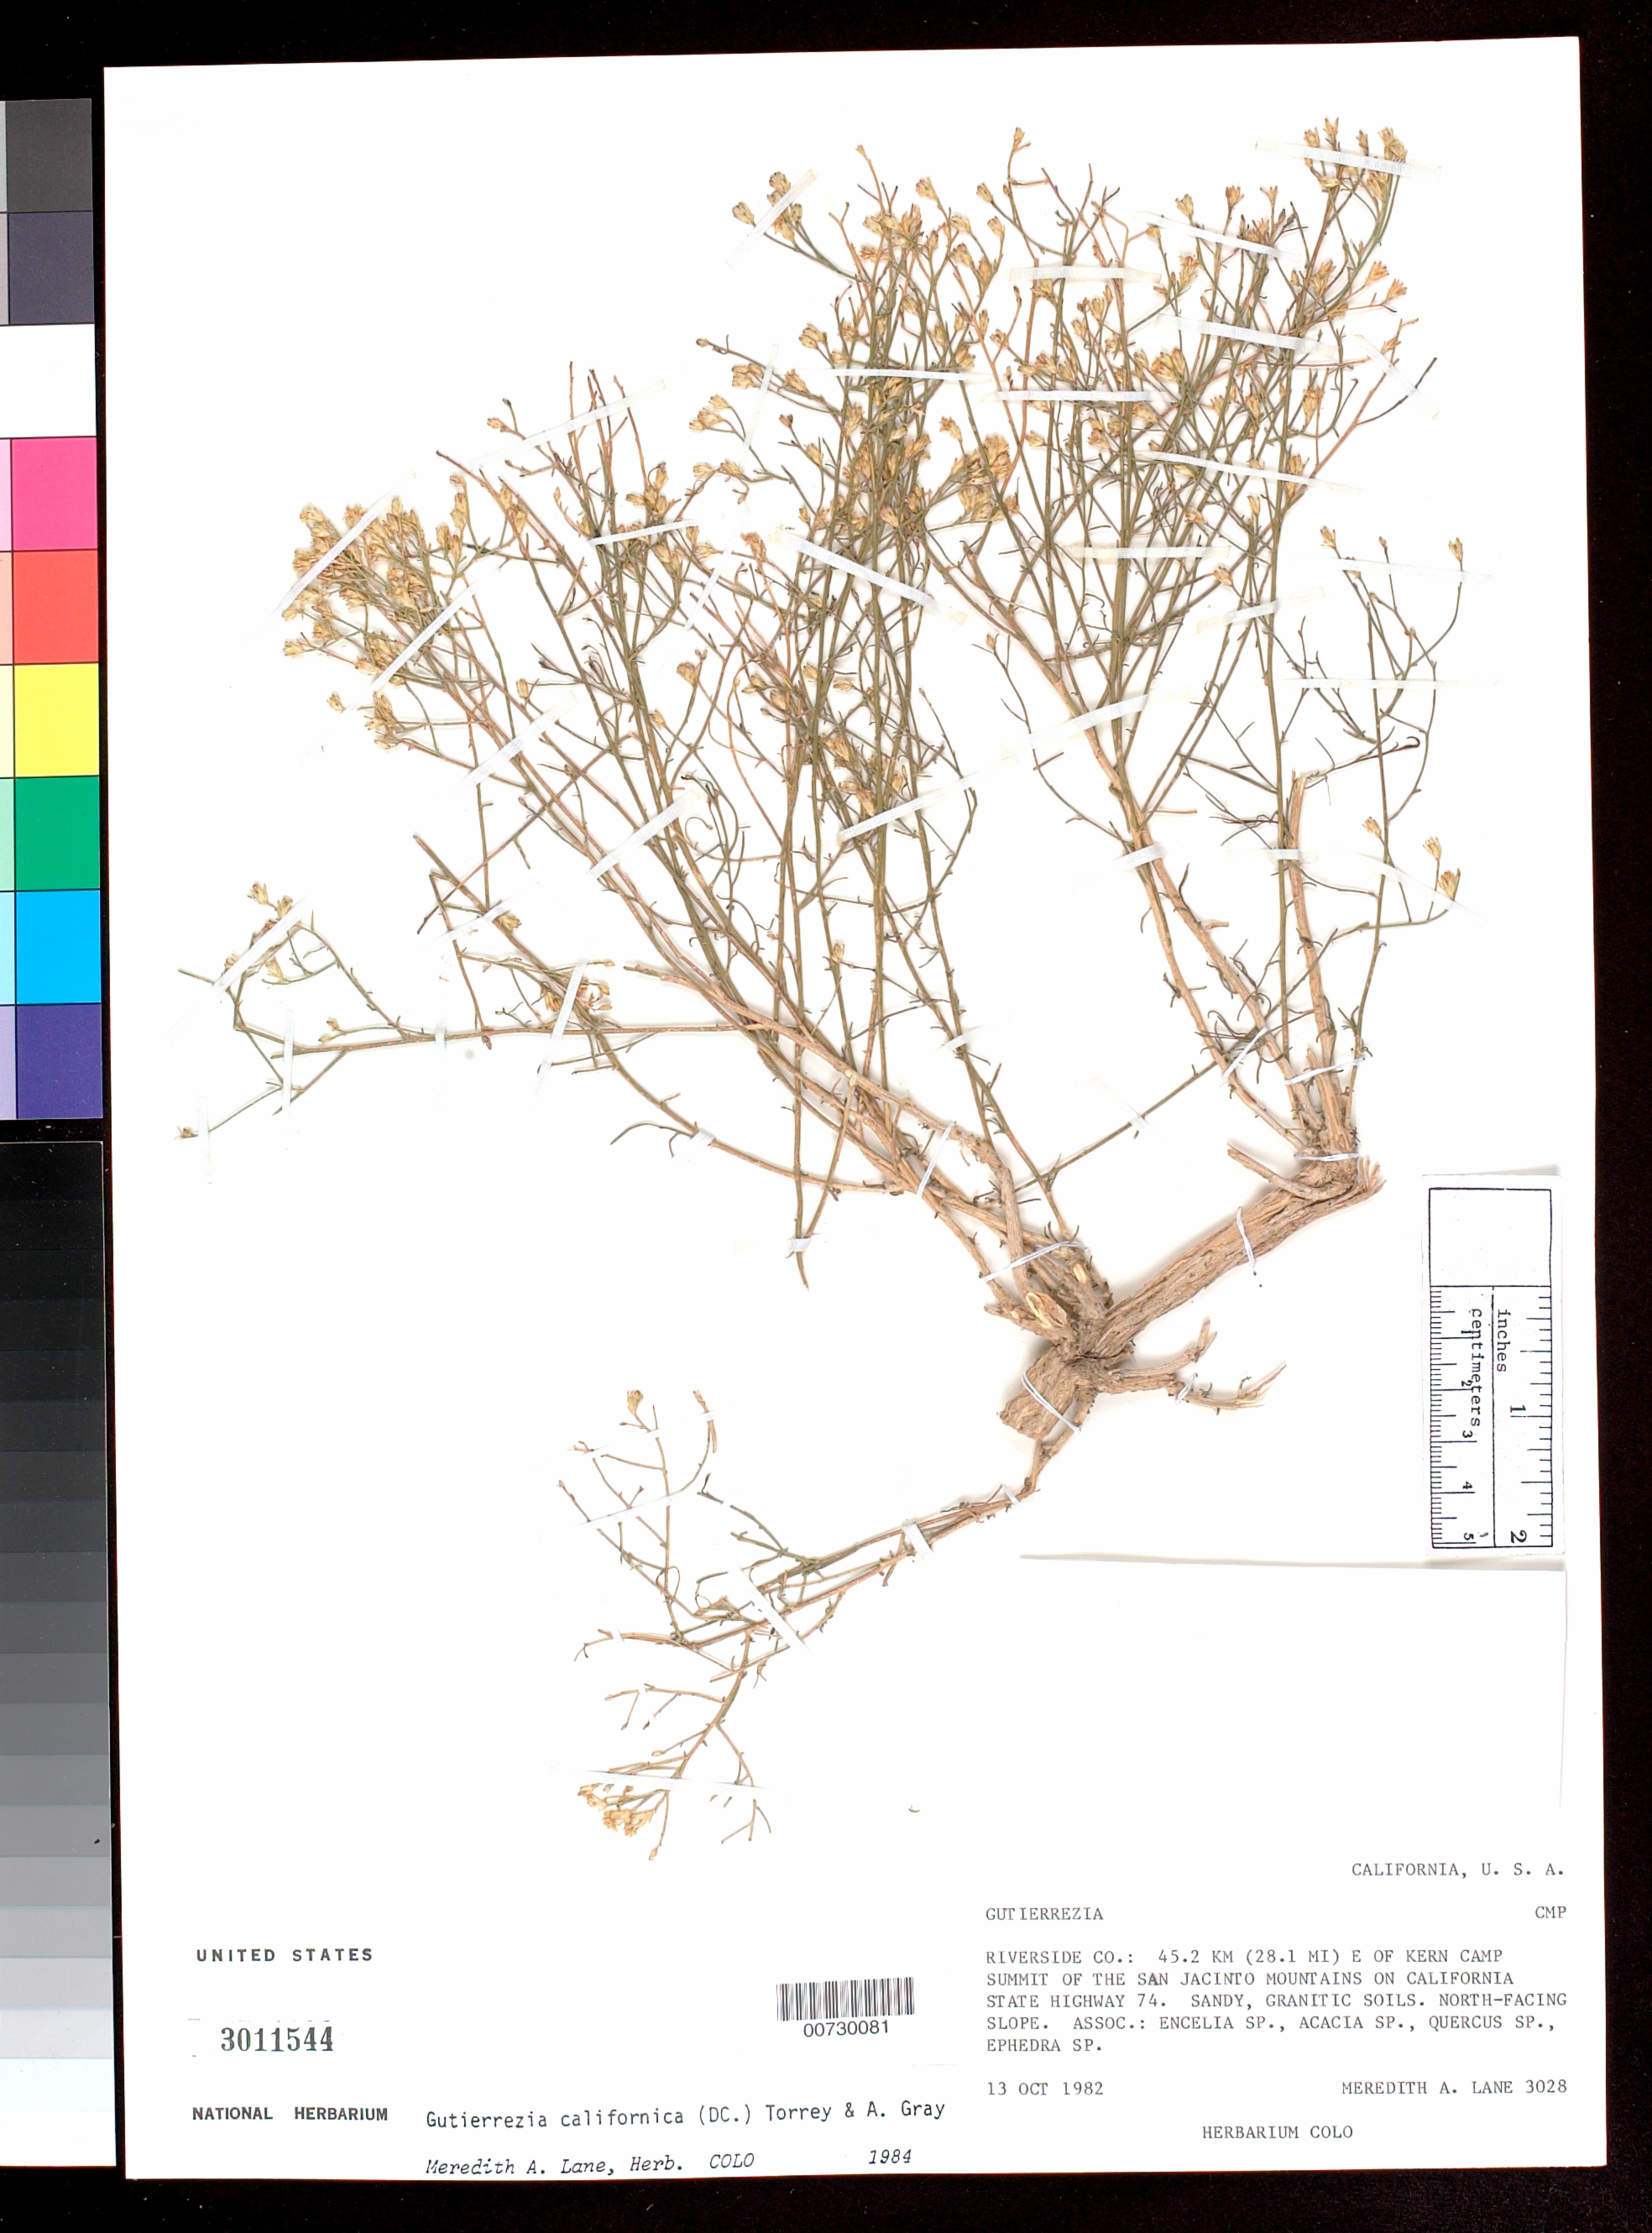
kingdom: Plantae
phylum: Tracheophyta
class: Magnoliopsida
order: Asterales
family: Asteraceae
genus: Gutierrezia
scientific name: Gutierrezia californica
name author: Torr. & A. Gray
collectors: M. A. Lane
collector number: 3028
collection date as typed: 13 Oct 1982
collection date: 1982-10-13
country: United States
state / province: California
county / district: Riverside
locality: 45.2 KM (28.1 Mi.) E of Kern Camp summit of the San Jacinto Mountains on California State Highway 74.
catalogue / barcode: US 3011544